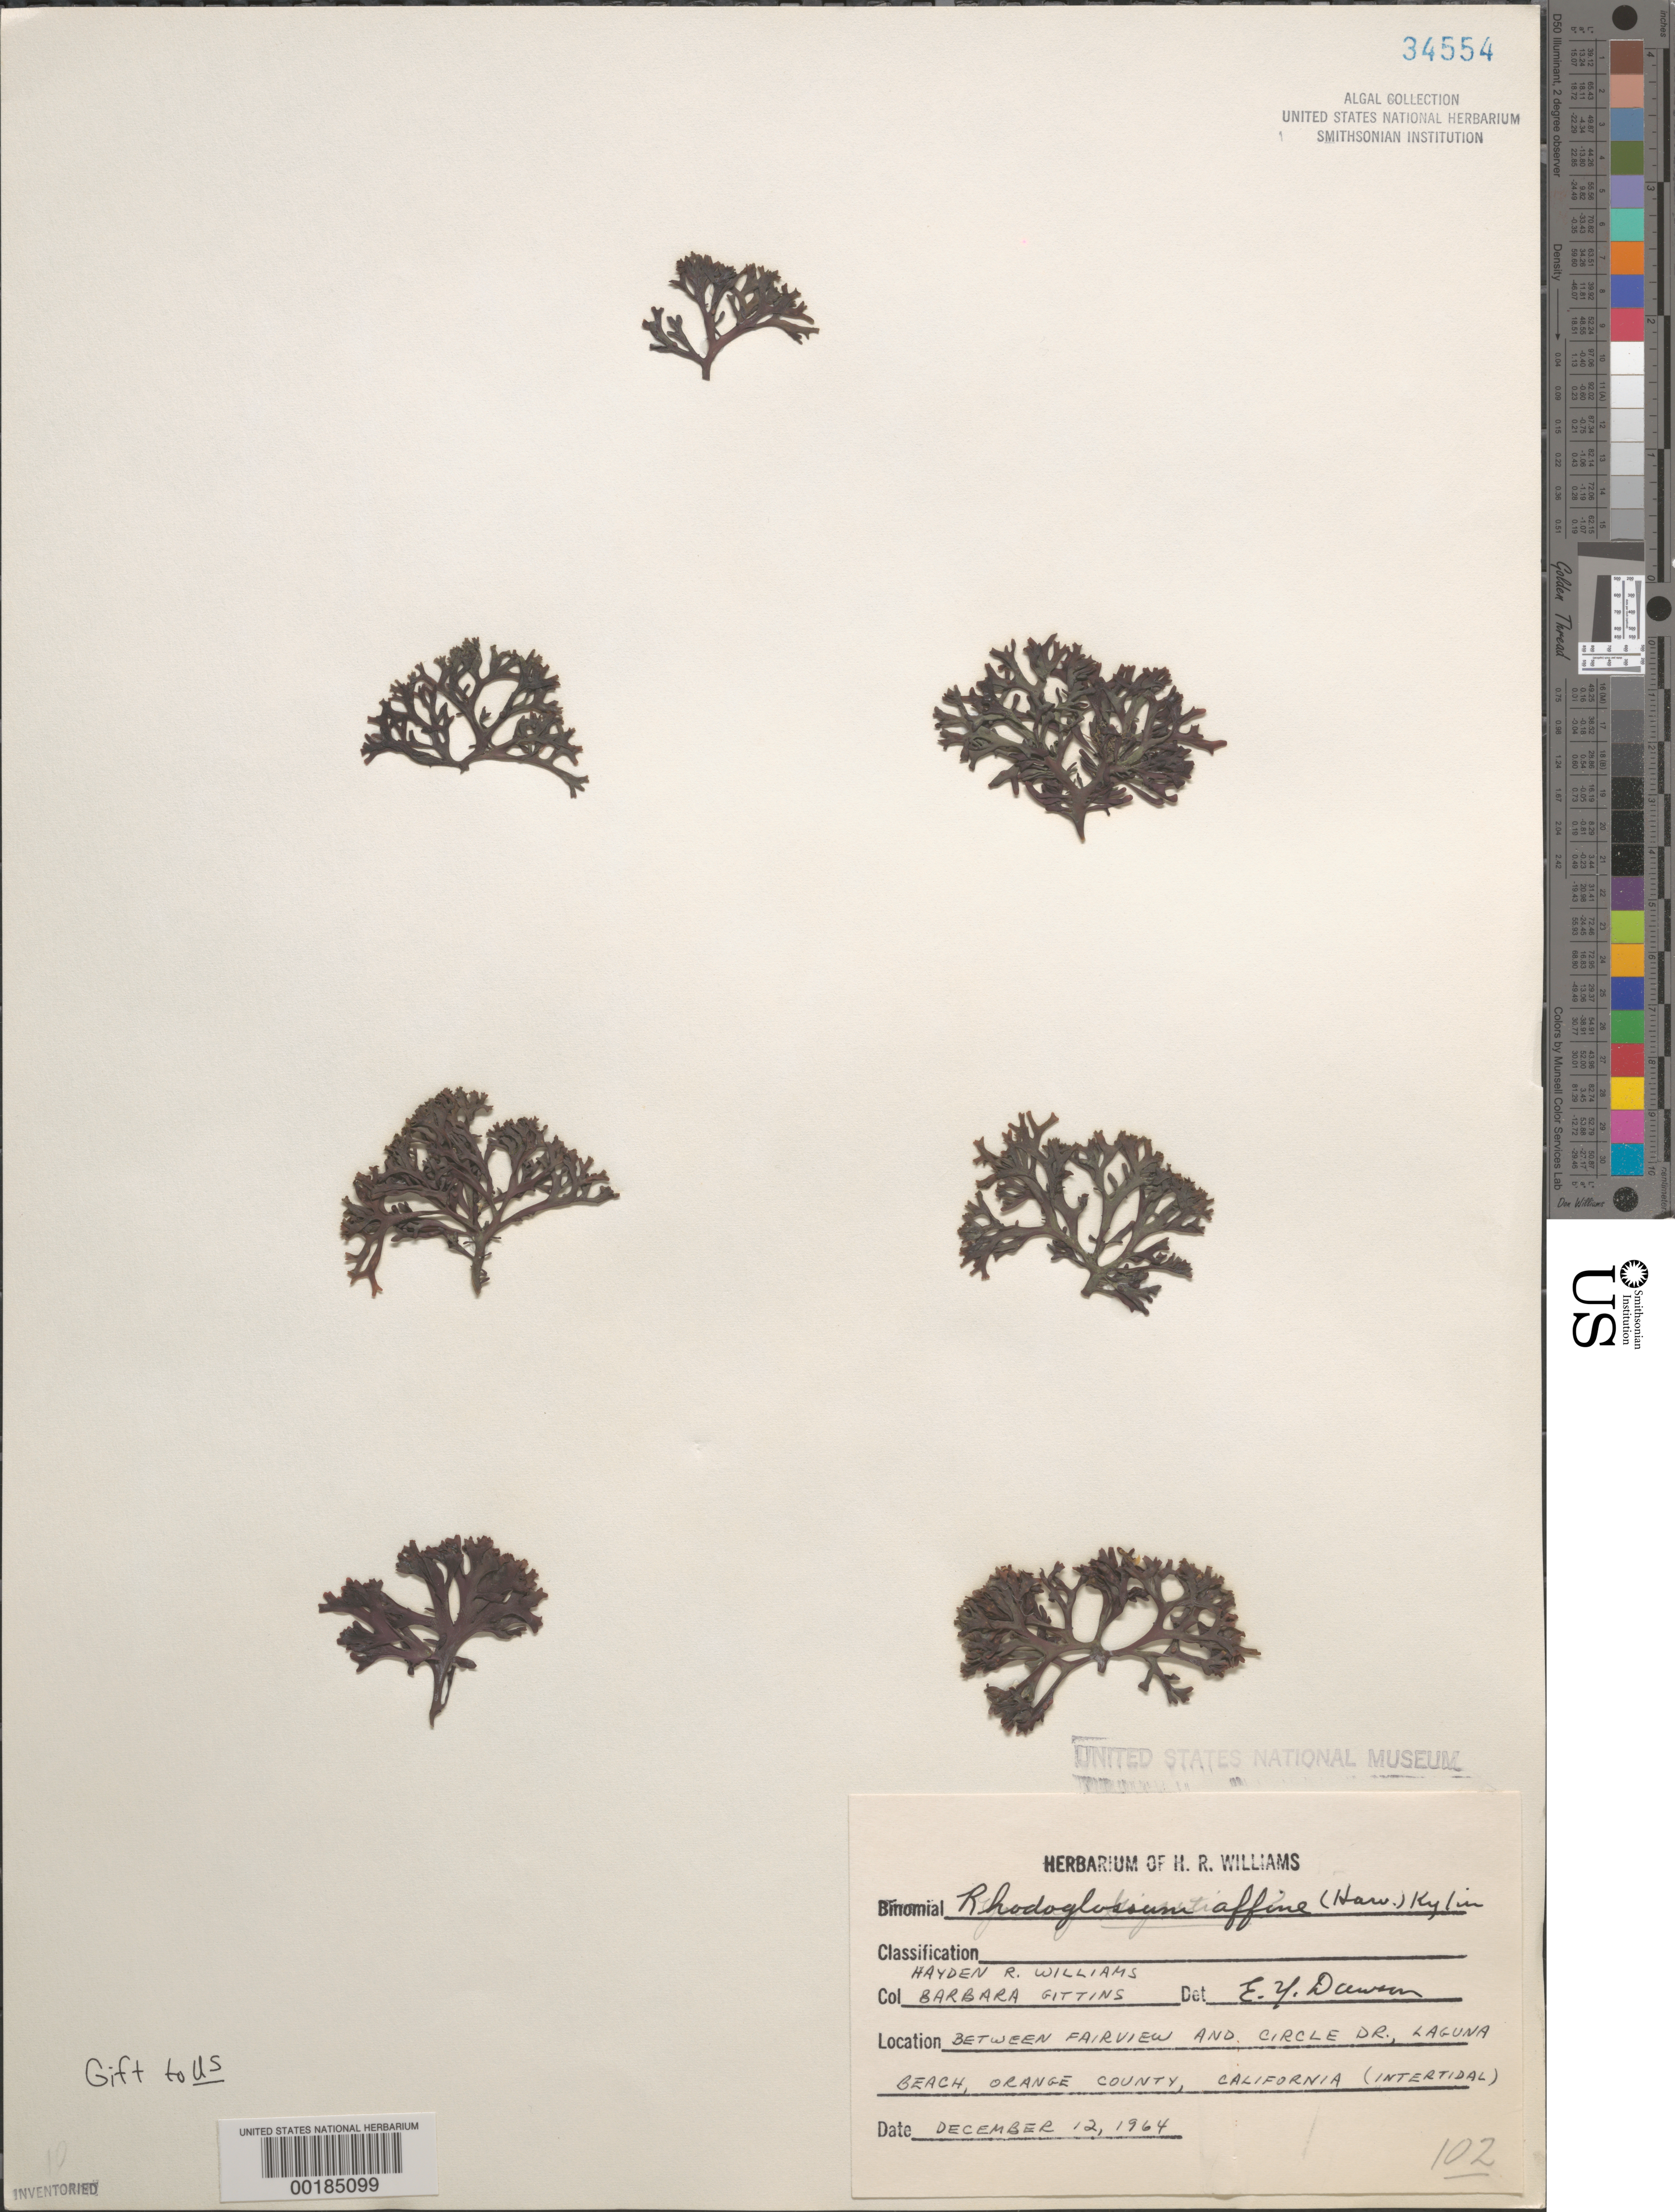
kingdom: Plantae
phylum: Rhodophyta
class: Florideophyceae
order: Gigartinales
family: Gigartinaceae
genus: Mazzaella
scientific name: Mazzaella affinis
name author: (Harvey) Fredericq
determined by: Algae name updating Project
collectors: H. R. Williams & B. Gittins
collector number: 102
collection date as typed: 12 Dec 1964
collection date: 1964-12-12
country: United States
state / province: California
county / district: Orange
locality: Laguna Beach, between Fairview and Circle Drive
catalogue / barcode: US 34554